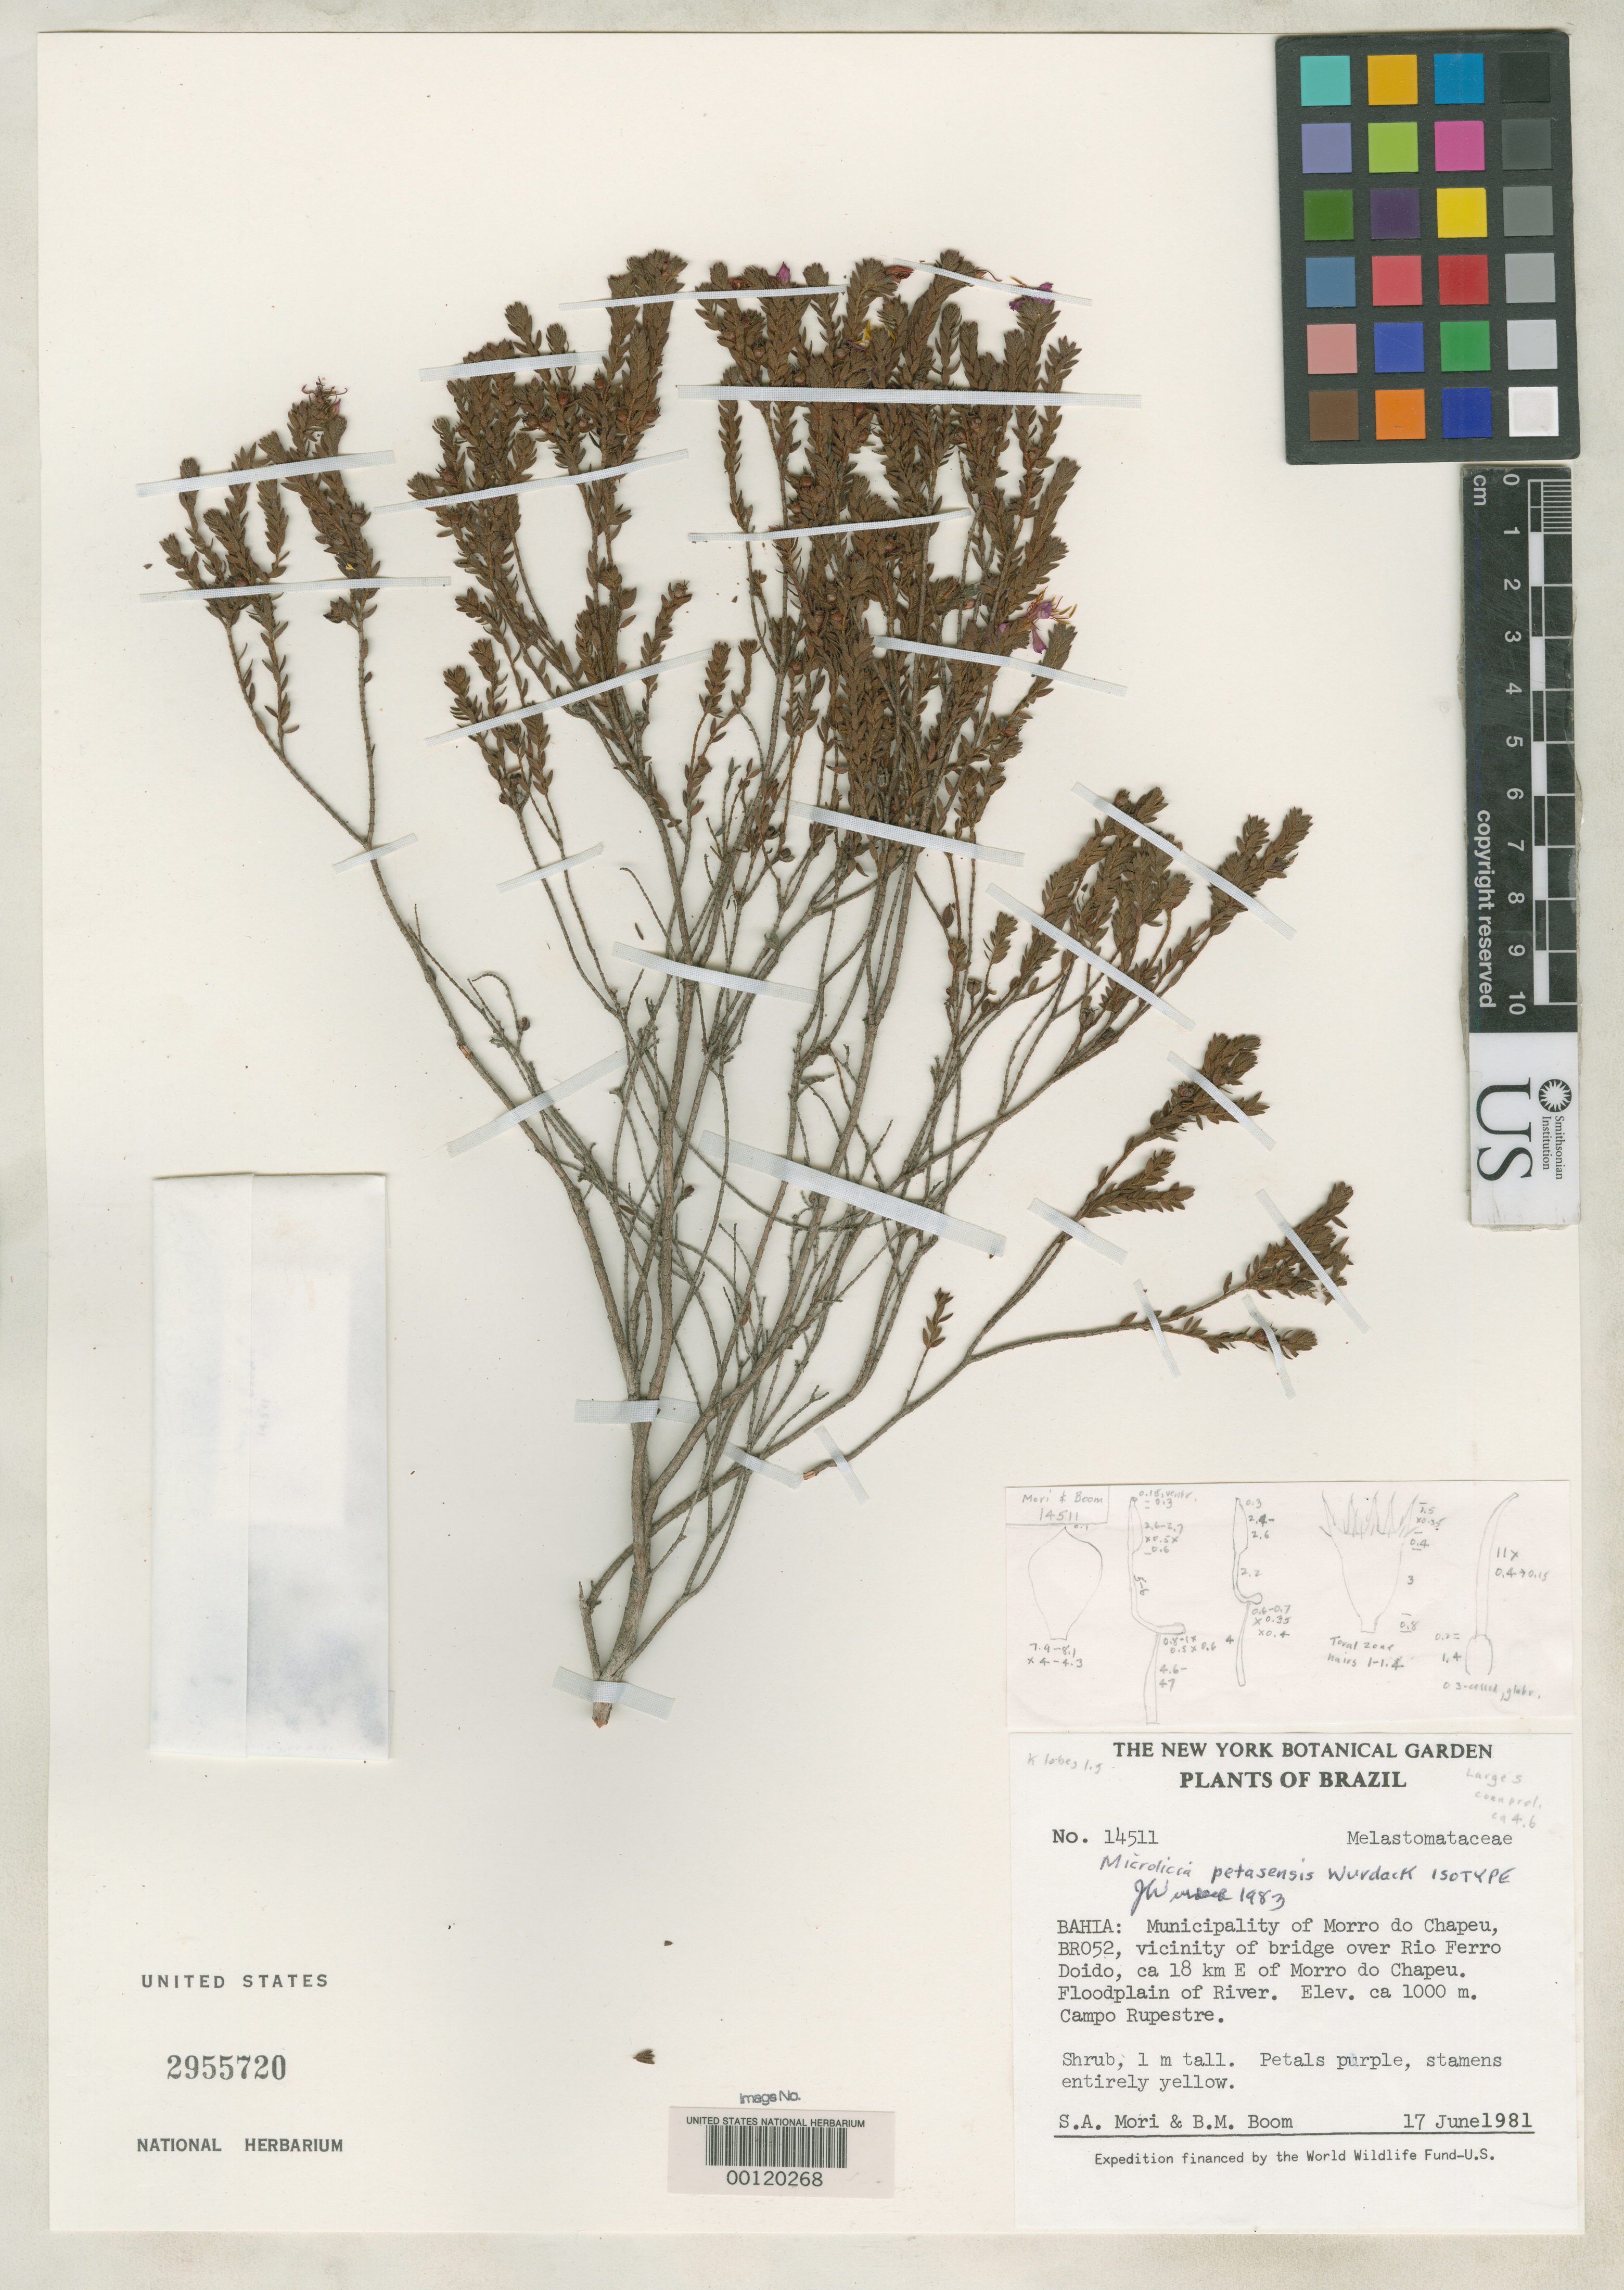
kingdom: Plantae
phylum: Tracheophyta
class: Magnoliopsida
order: Myrtales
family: Melastomataceae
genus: Microlicia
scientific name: Microlicia petasensis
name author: Wurdack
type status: Isotype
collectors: S. Mori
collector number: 14511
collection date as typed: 17 Jun 1981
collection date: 1981-06-17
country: Brazil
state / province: Bahia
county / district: Morro do Chapéu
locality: Rio Ferro Doido, E of Morro do Chapeu.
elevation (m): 1000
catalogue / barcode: US 2955720